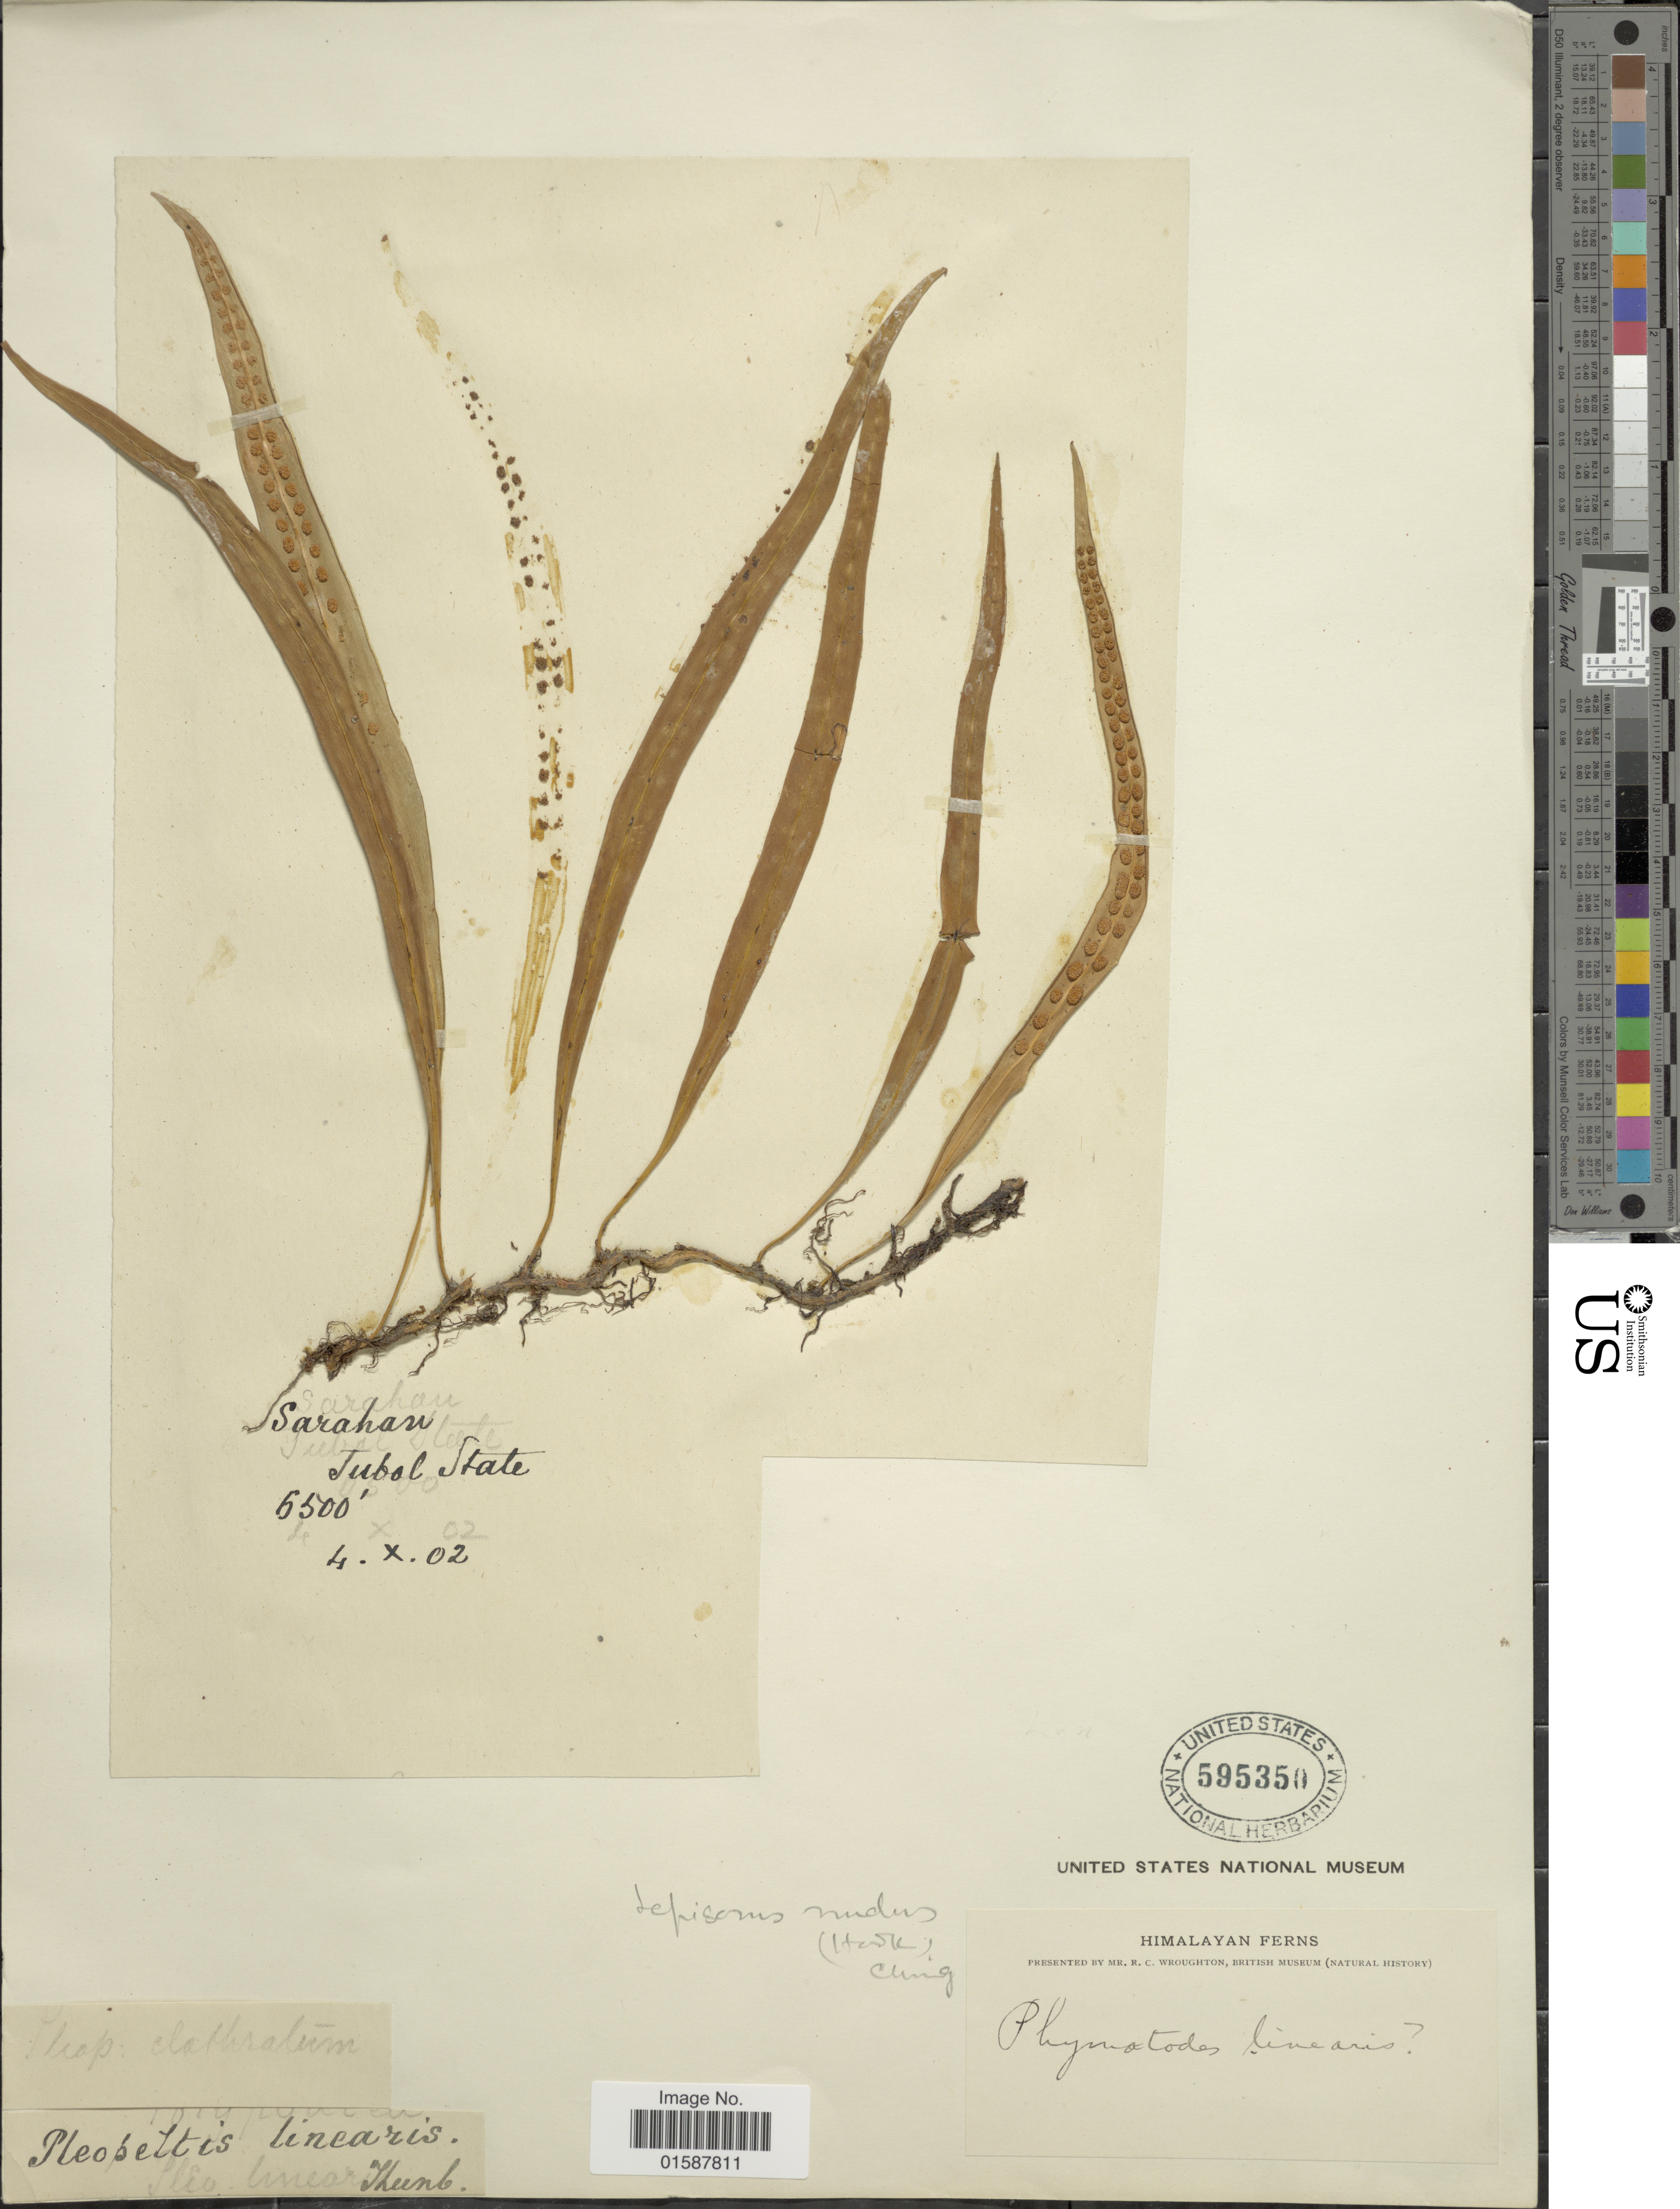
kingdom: Plantae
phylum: Tracheophyta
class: Polypodiopsida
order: Polypodiales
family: Polypodiaceae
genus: Lepisorus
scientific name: Lepisorus nuduisculum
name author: (Kunze)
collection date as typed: Transcribed d/m/y: /4/2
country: India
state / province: Himachal Pradesh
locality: Himalayan Ferns. Sarahan. Jubol State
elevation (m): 1981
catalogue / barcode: US 595350